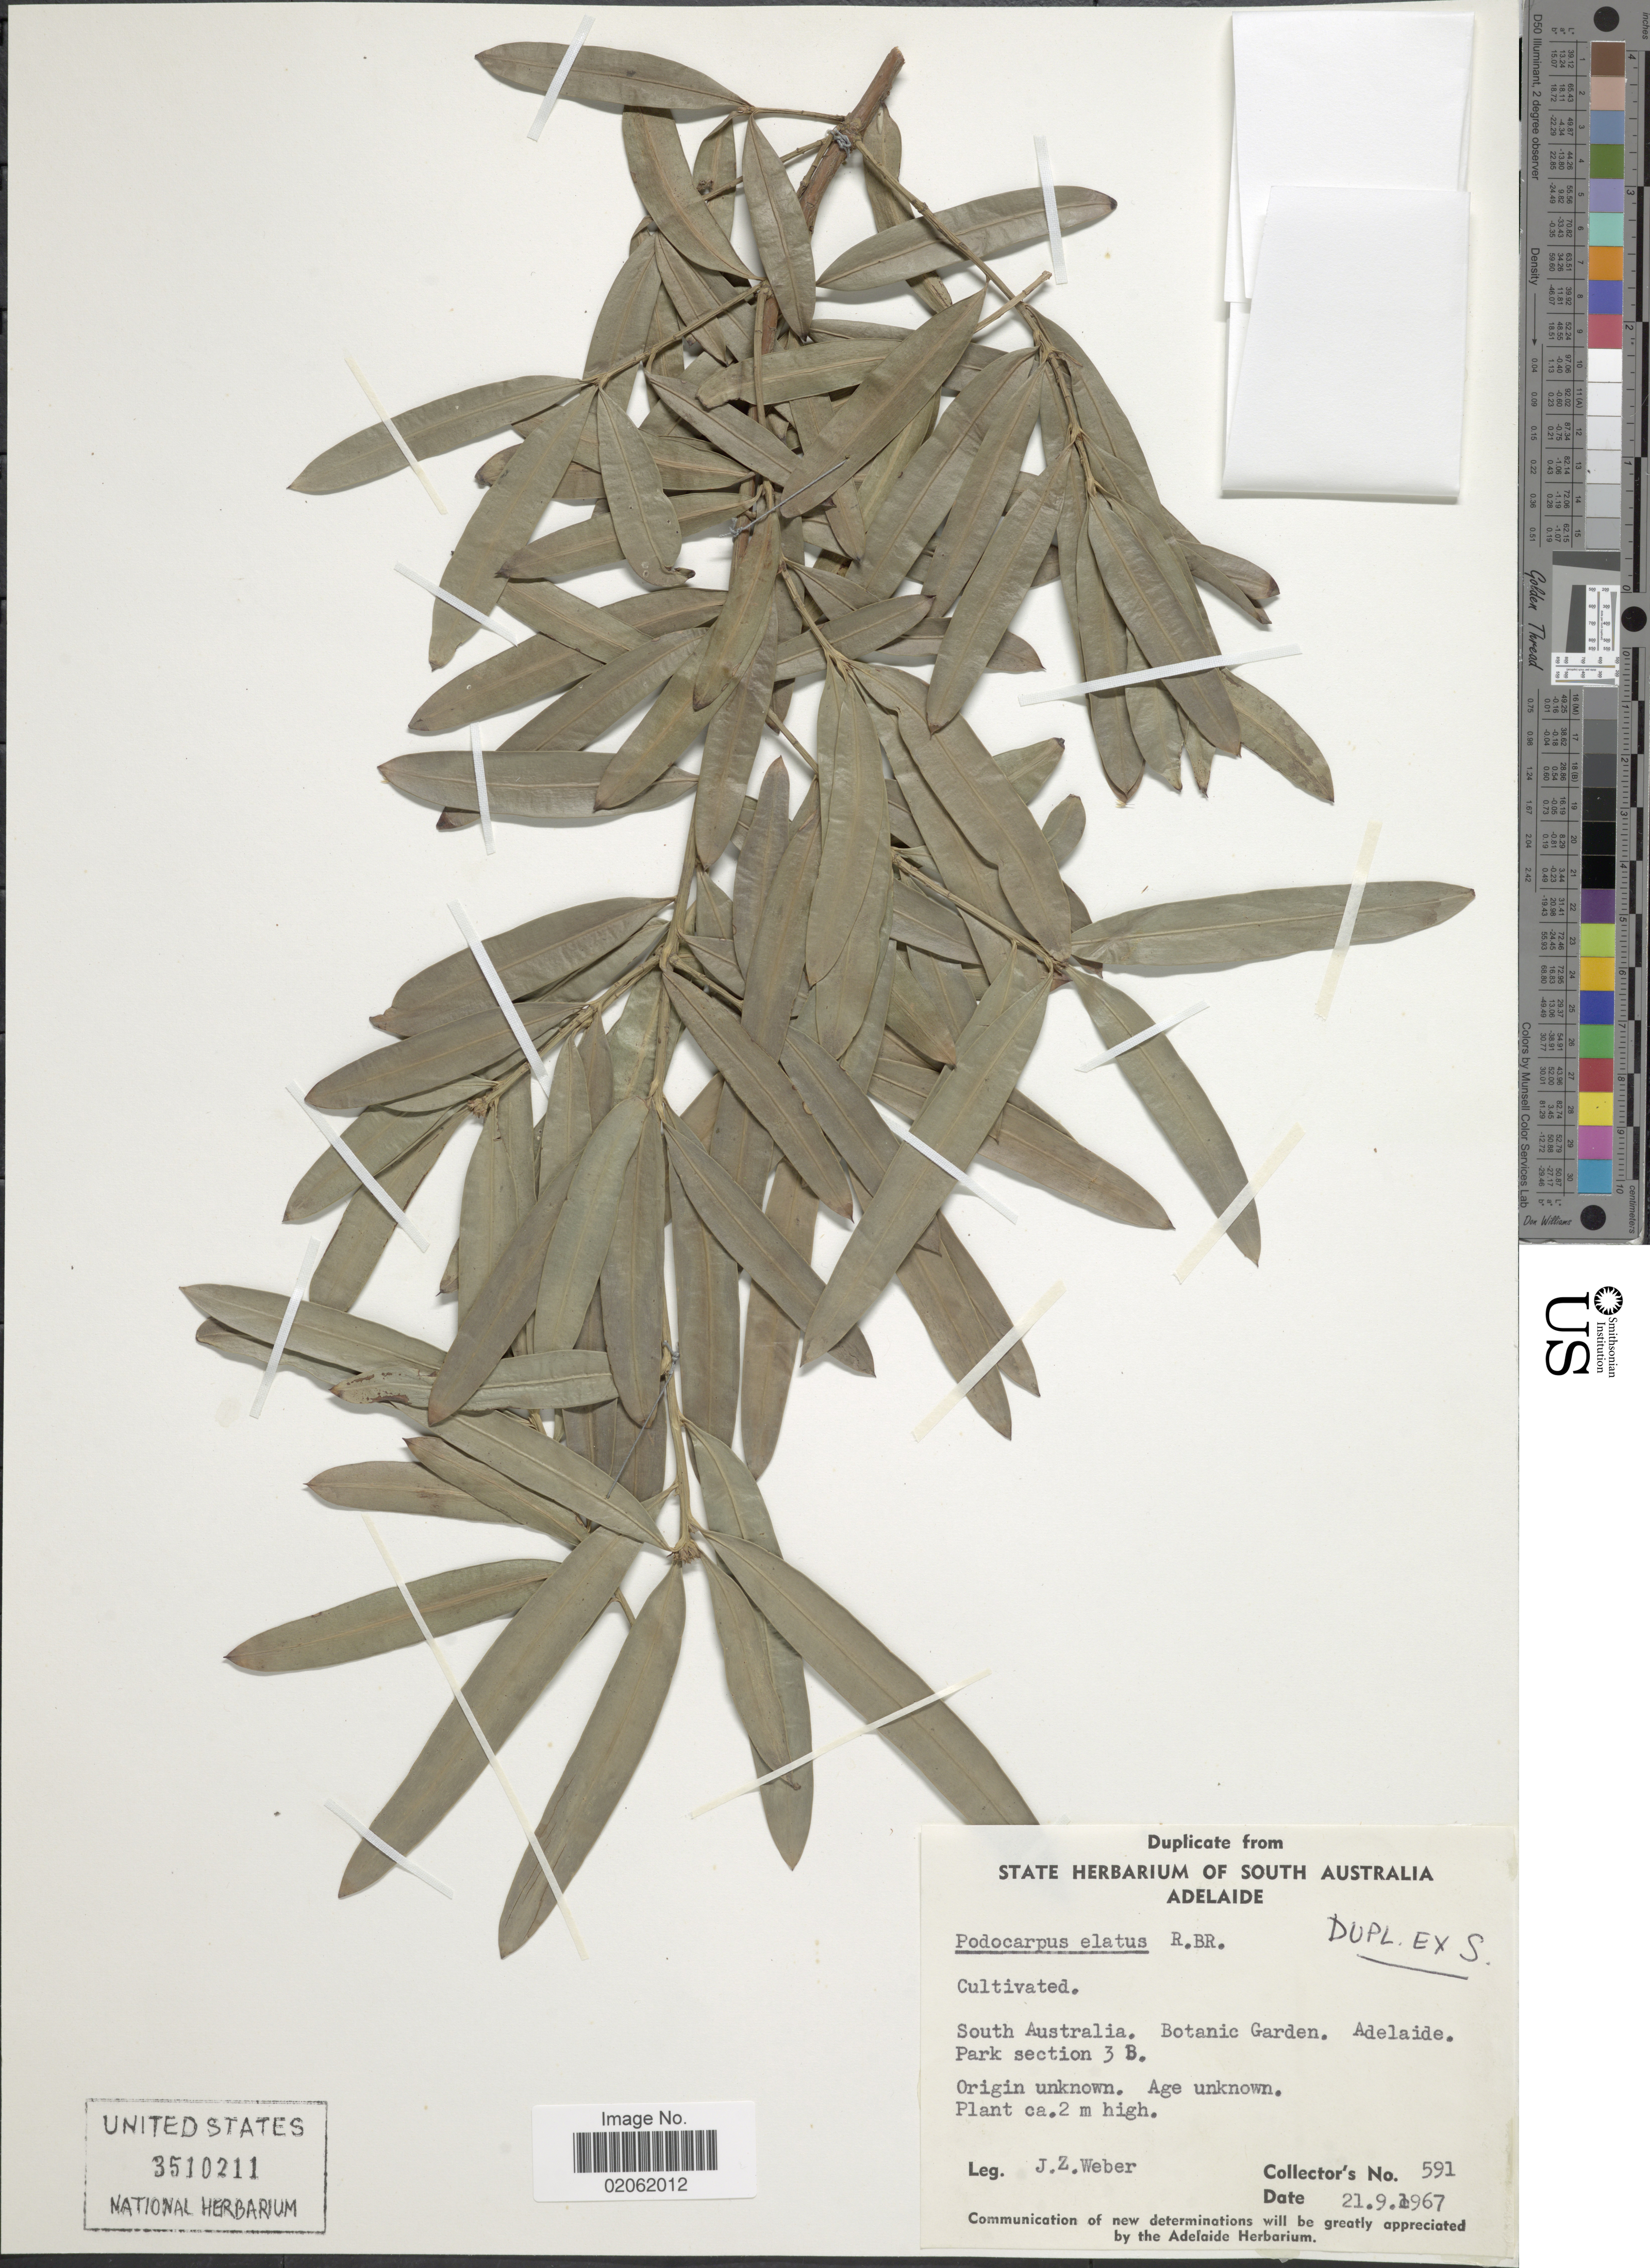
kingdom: Plantae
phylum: Tracheophyta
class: Pinopsida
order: Pinales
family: Podocarpaceae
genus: Podocarpus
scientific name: Podocarpus elatus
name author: R. Br. ex Endl.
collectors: J.Z. Weber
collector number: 591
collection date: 1967-09-21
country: Australia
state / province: South Australia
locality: South Australia, Botanic Garden. Adelaide. Park section 3B.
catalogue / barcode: US 3510211